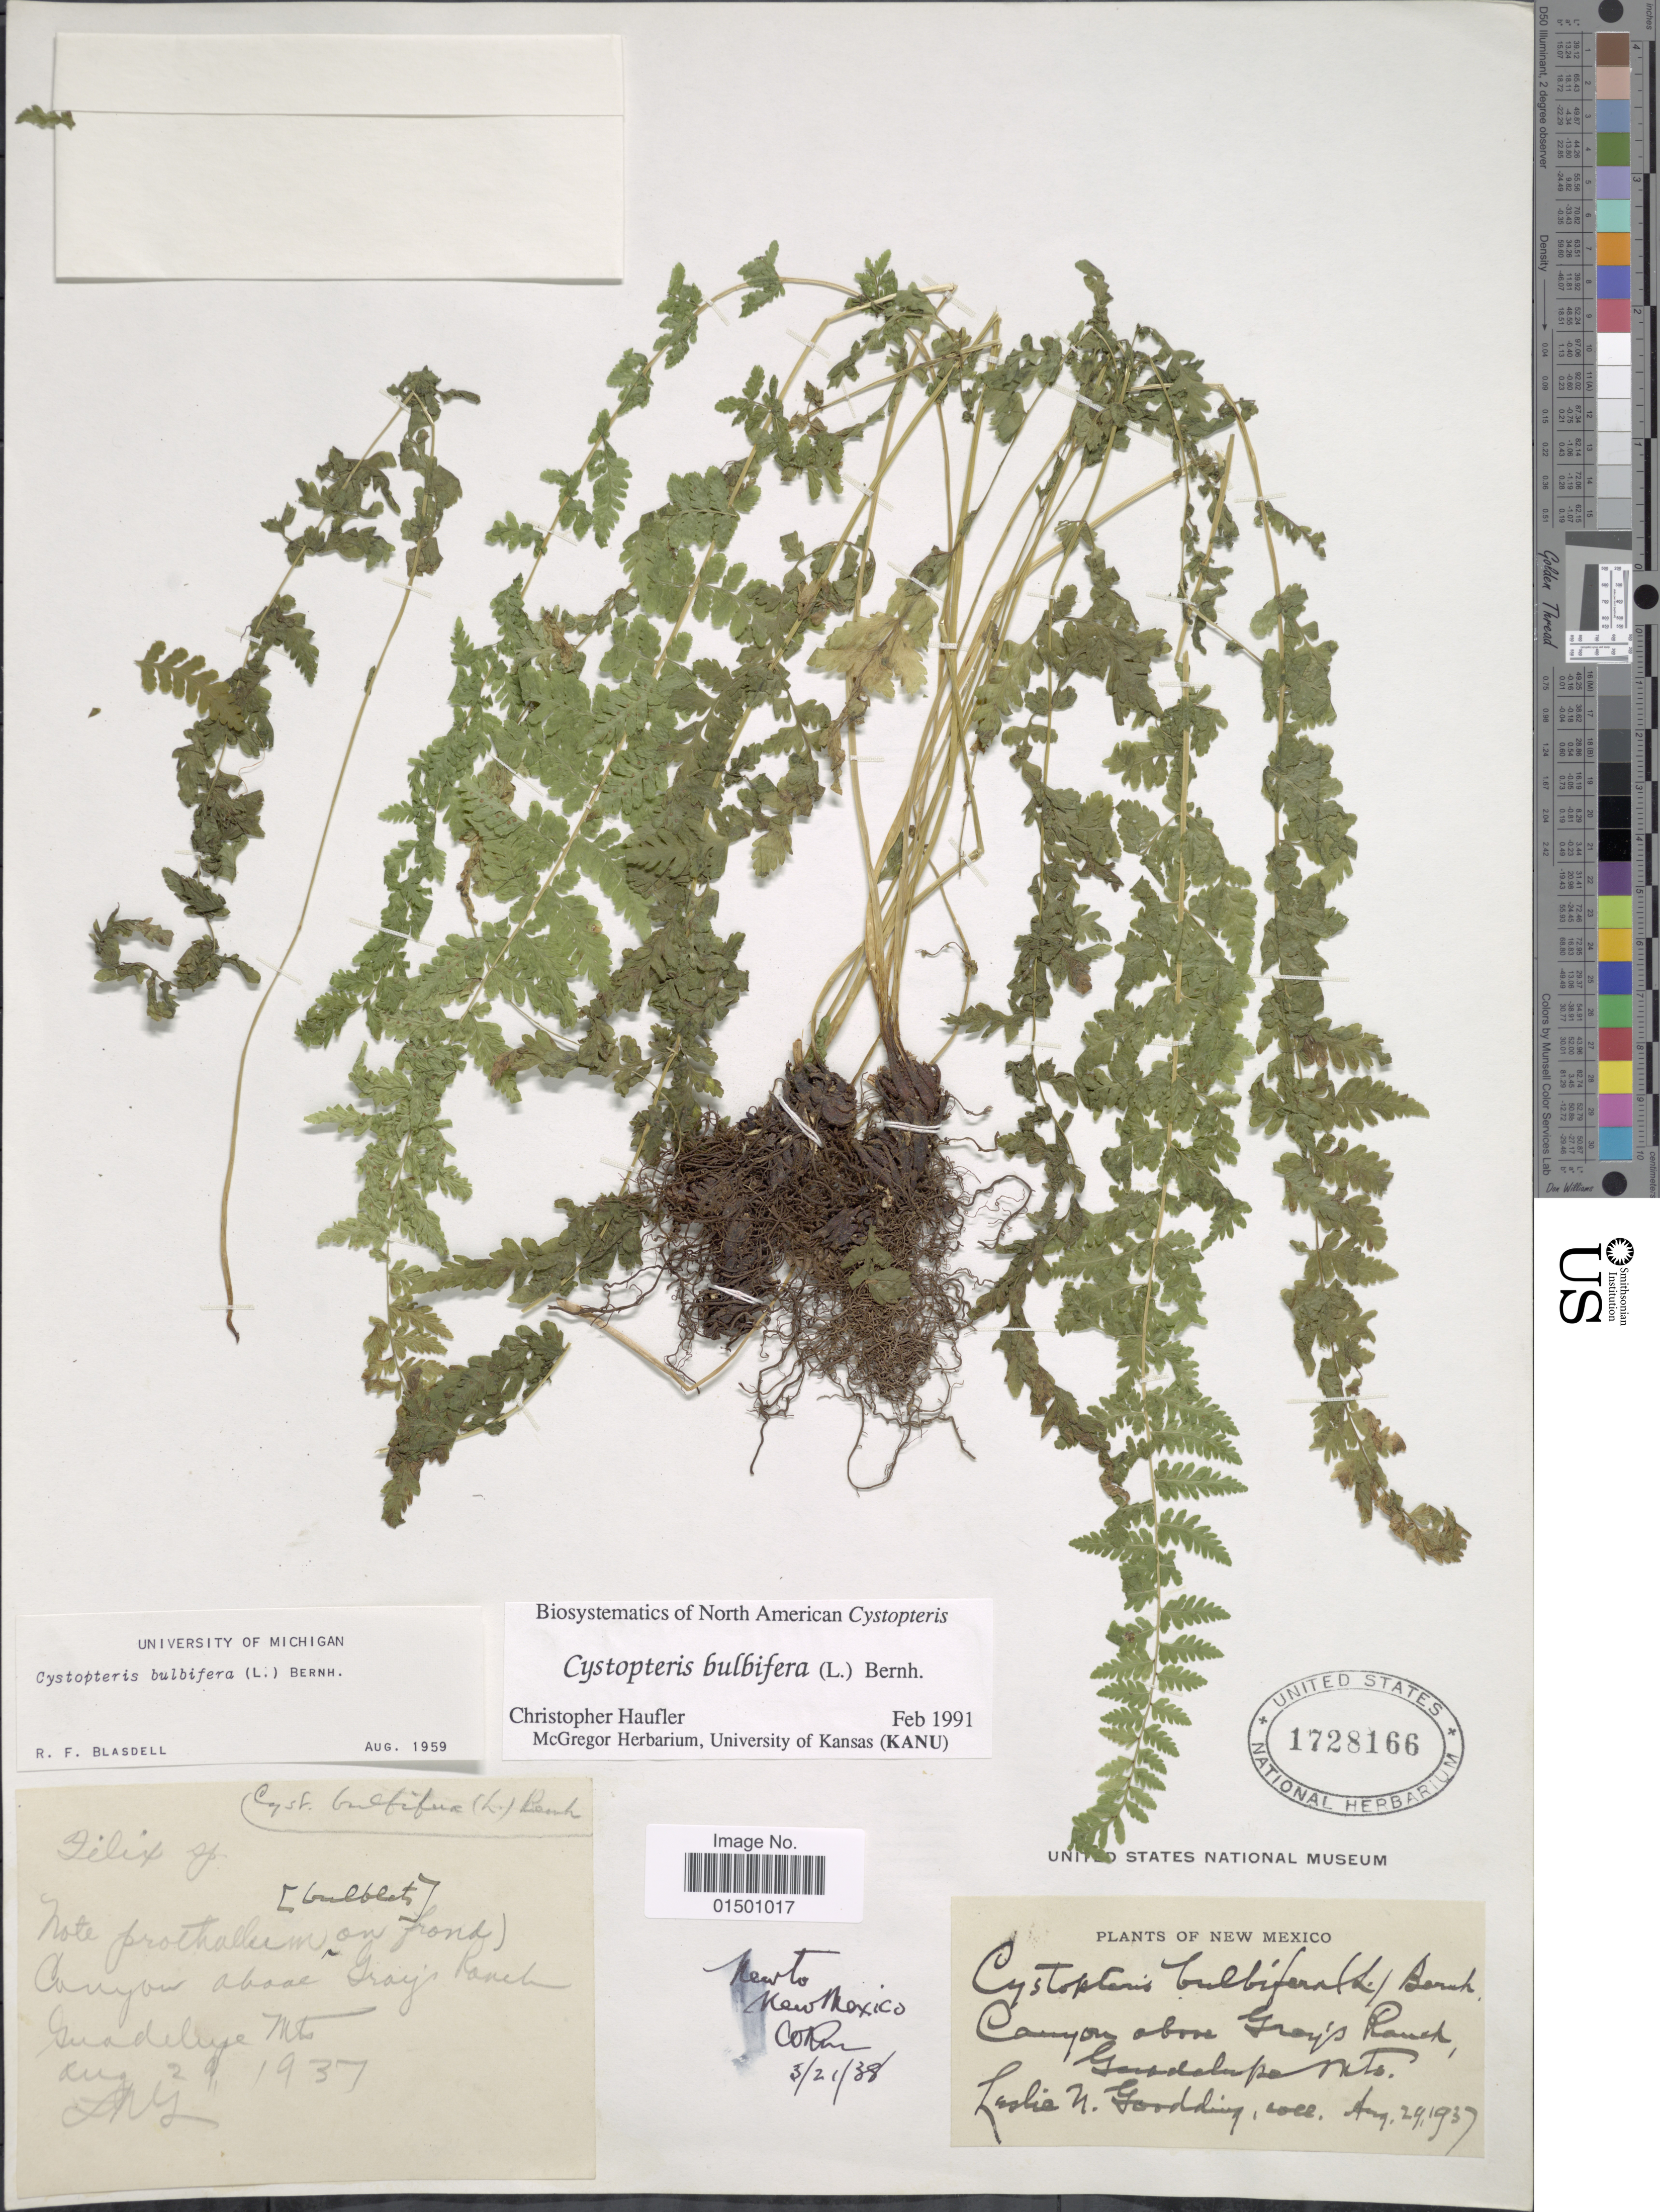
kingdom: Plantae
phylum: Tracheophyta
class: Polypodiopsida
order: Polypodiales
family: Cystopteridaceae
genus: Cystopteris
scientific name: Cystopteris bulbifera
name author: (L.) Bernh.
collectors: L. N. Goodding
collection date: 1937-08-29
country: United States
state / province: New Mexico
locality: Canyon above Gray's Ranch, Guadelupe Mts.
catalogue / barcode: US 1728166